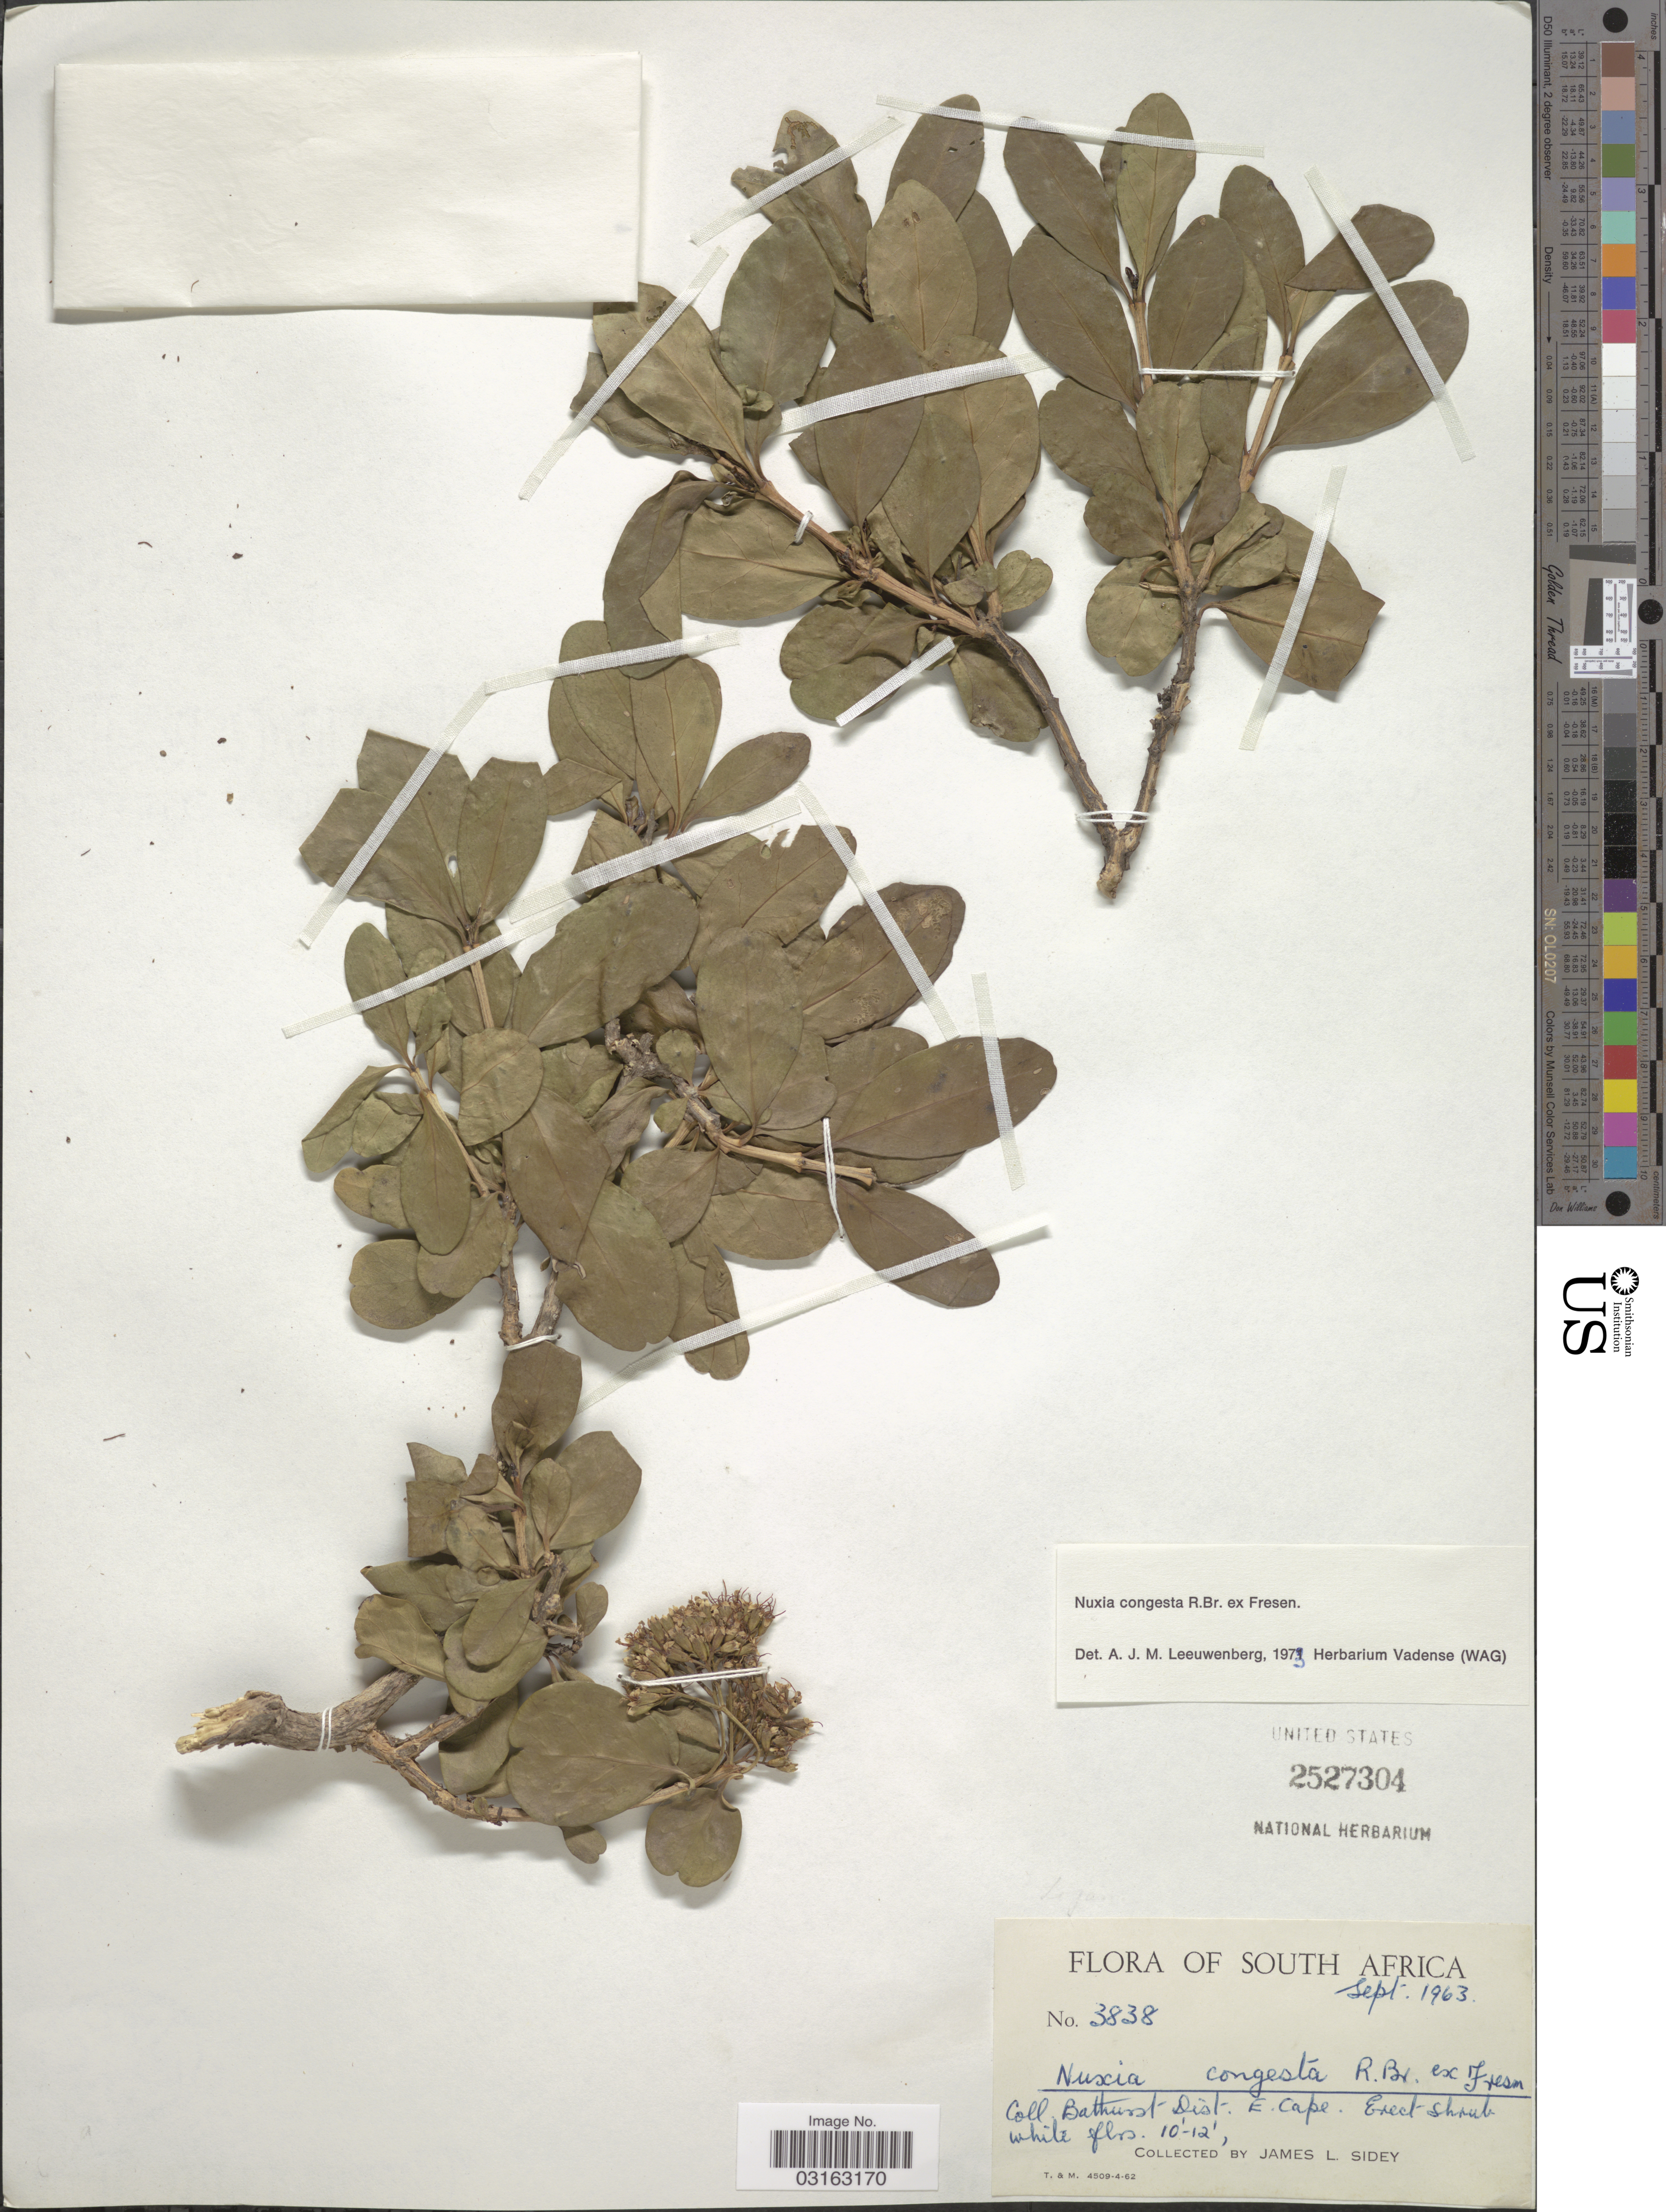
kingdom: Plantae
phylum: Tracheophyta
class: Magnoliopsida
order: Lamiales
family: Stilbaceae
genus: Nuxia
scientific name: Nuxia congesta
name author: R. Br. ex Fresen.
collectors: J. L. Sidey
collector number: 3838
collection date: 1963-09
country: South Africa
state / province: Eastern Cape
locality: Bathurst Dist. E. Cape.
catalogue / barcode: US 2527304